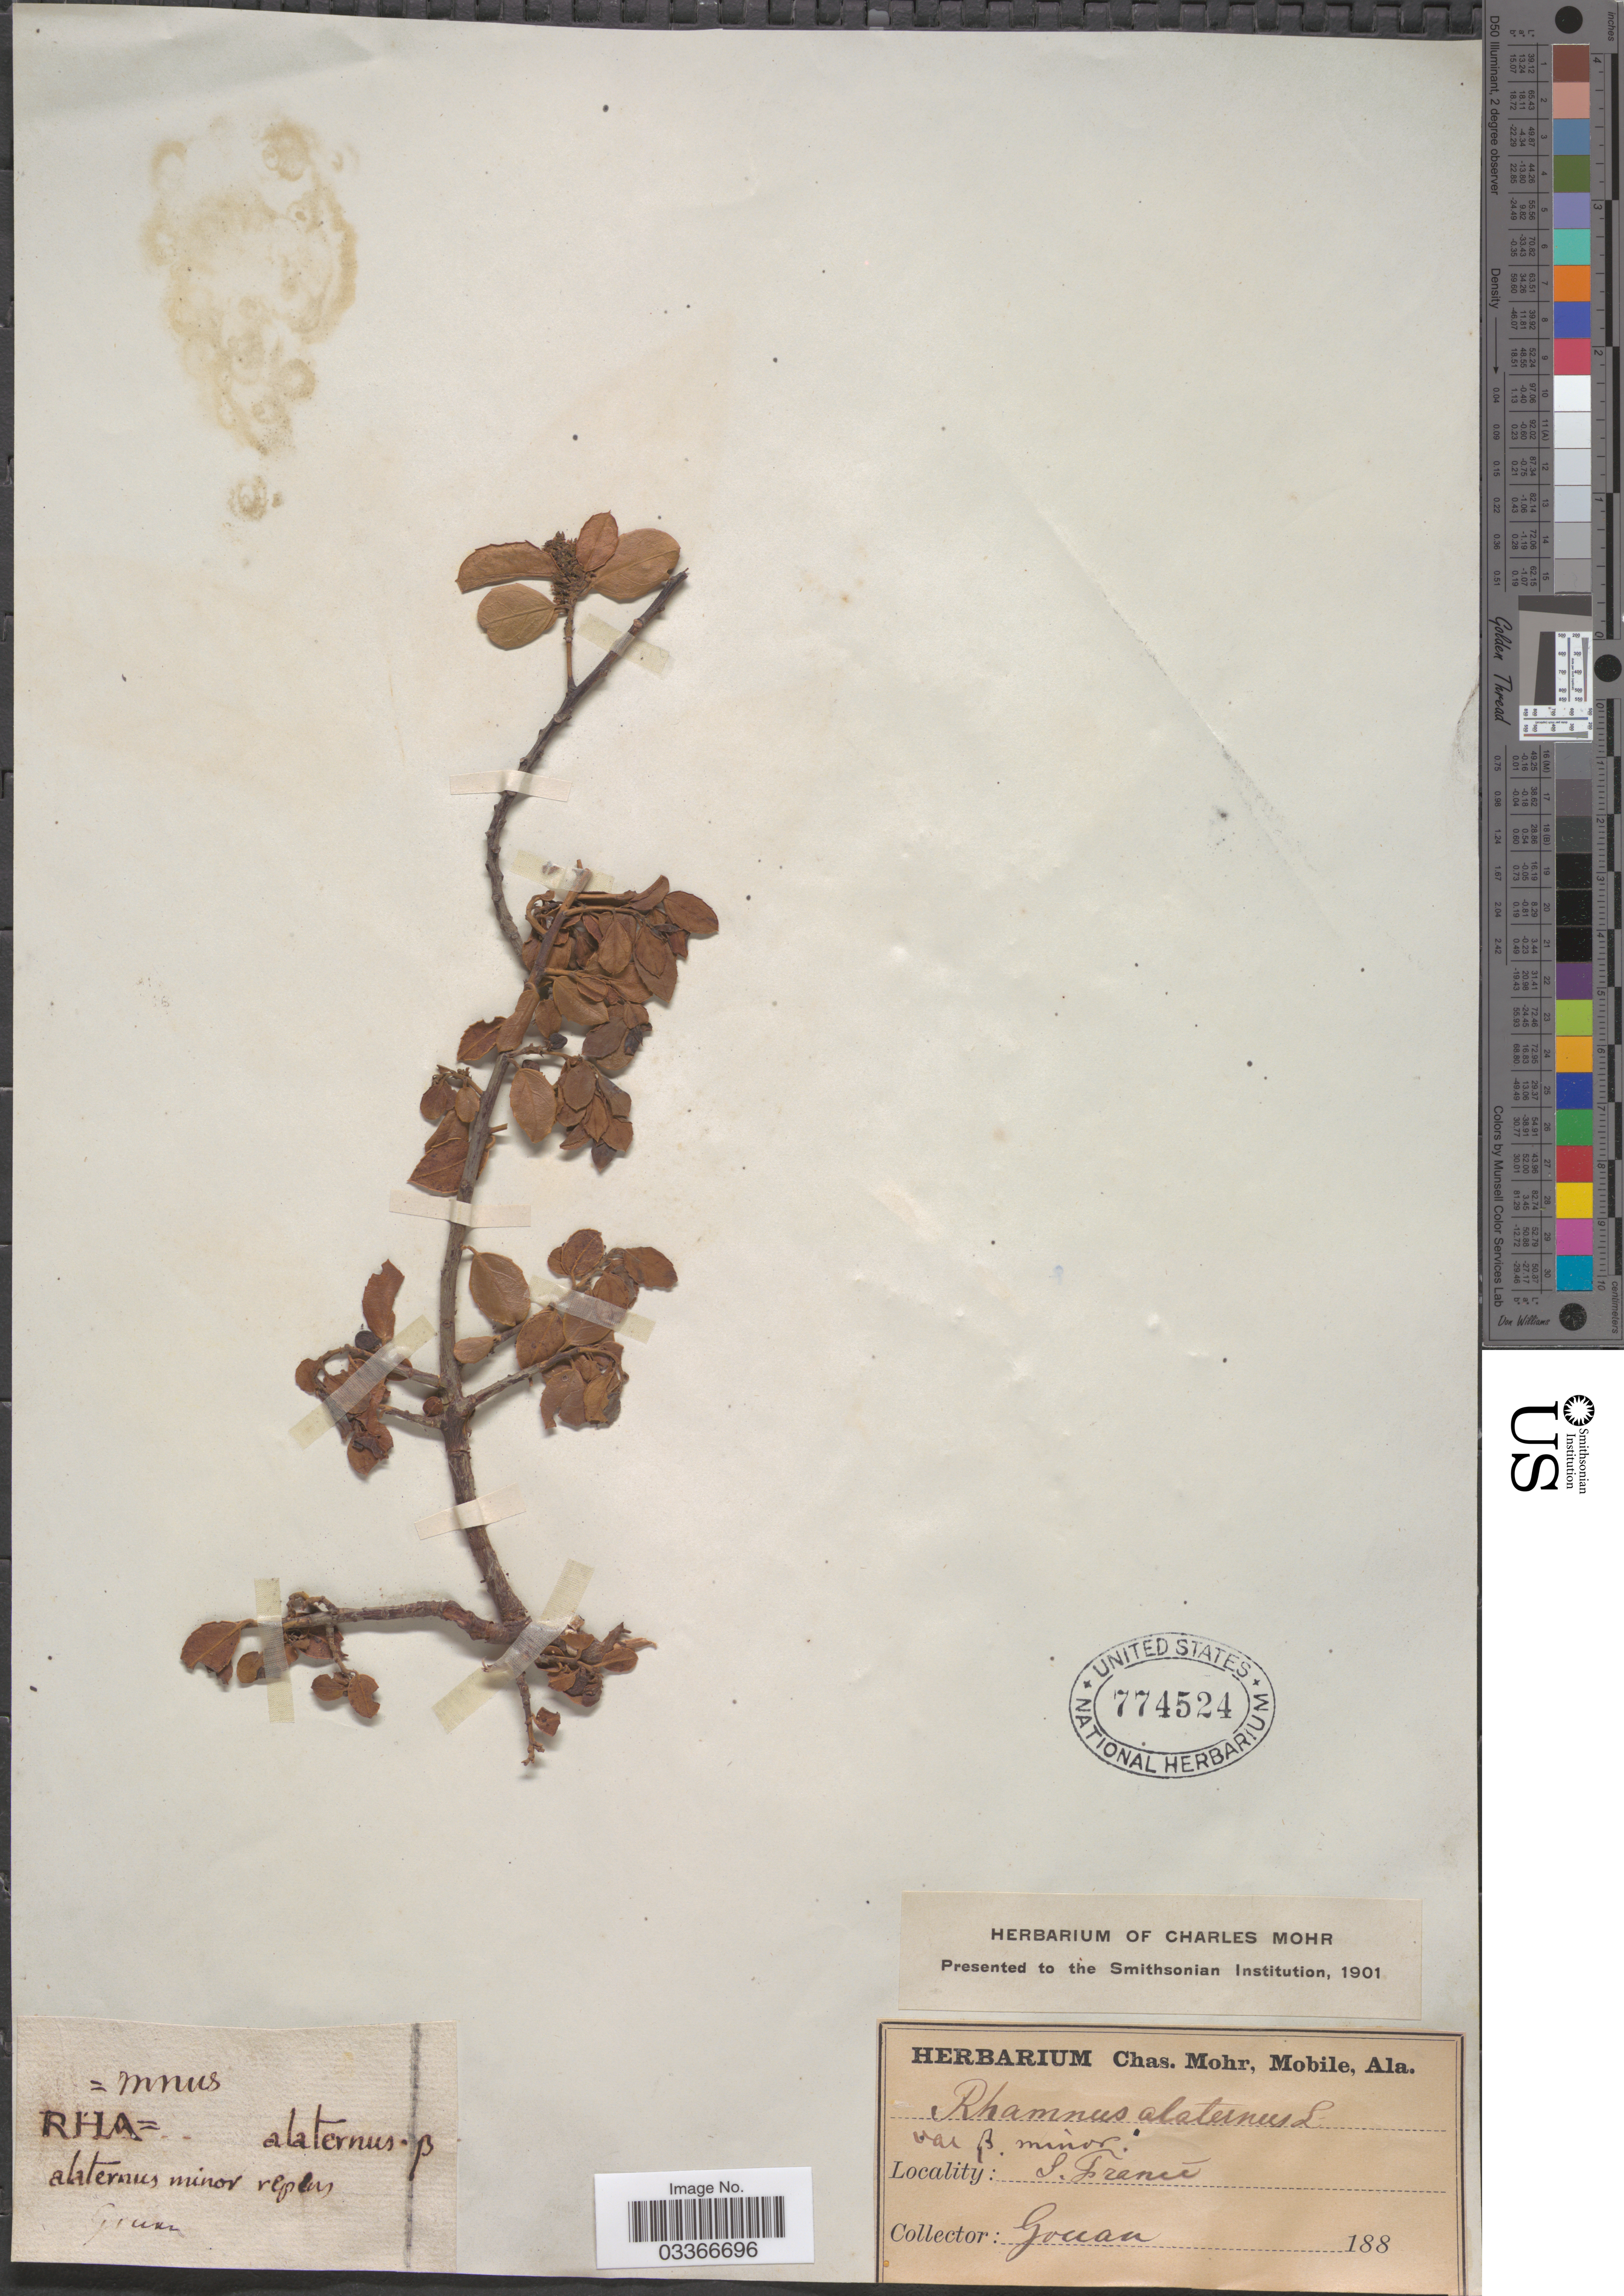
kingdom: Plantae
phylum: Tracheophyta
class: Magnoliopsida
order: Rosales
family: Rhamnaceae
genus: Rhamnus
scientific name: Rhamnus alaternus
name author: L.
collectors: -. Gouan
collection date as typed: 188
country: France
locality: S. Francé.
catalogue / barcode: US 774524